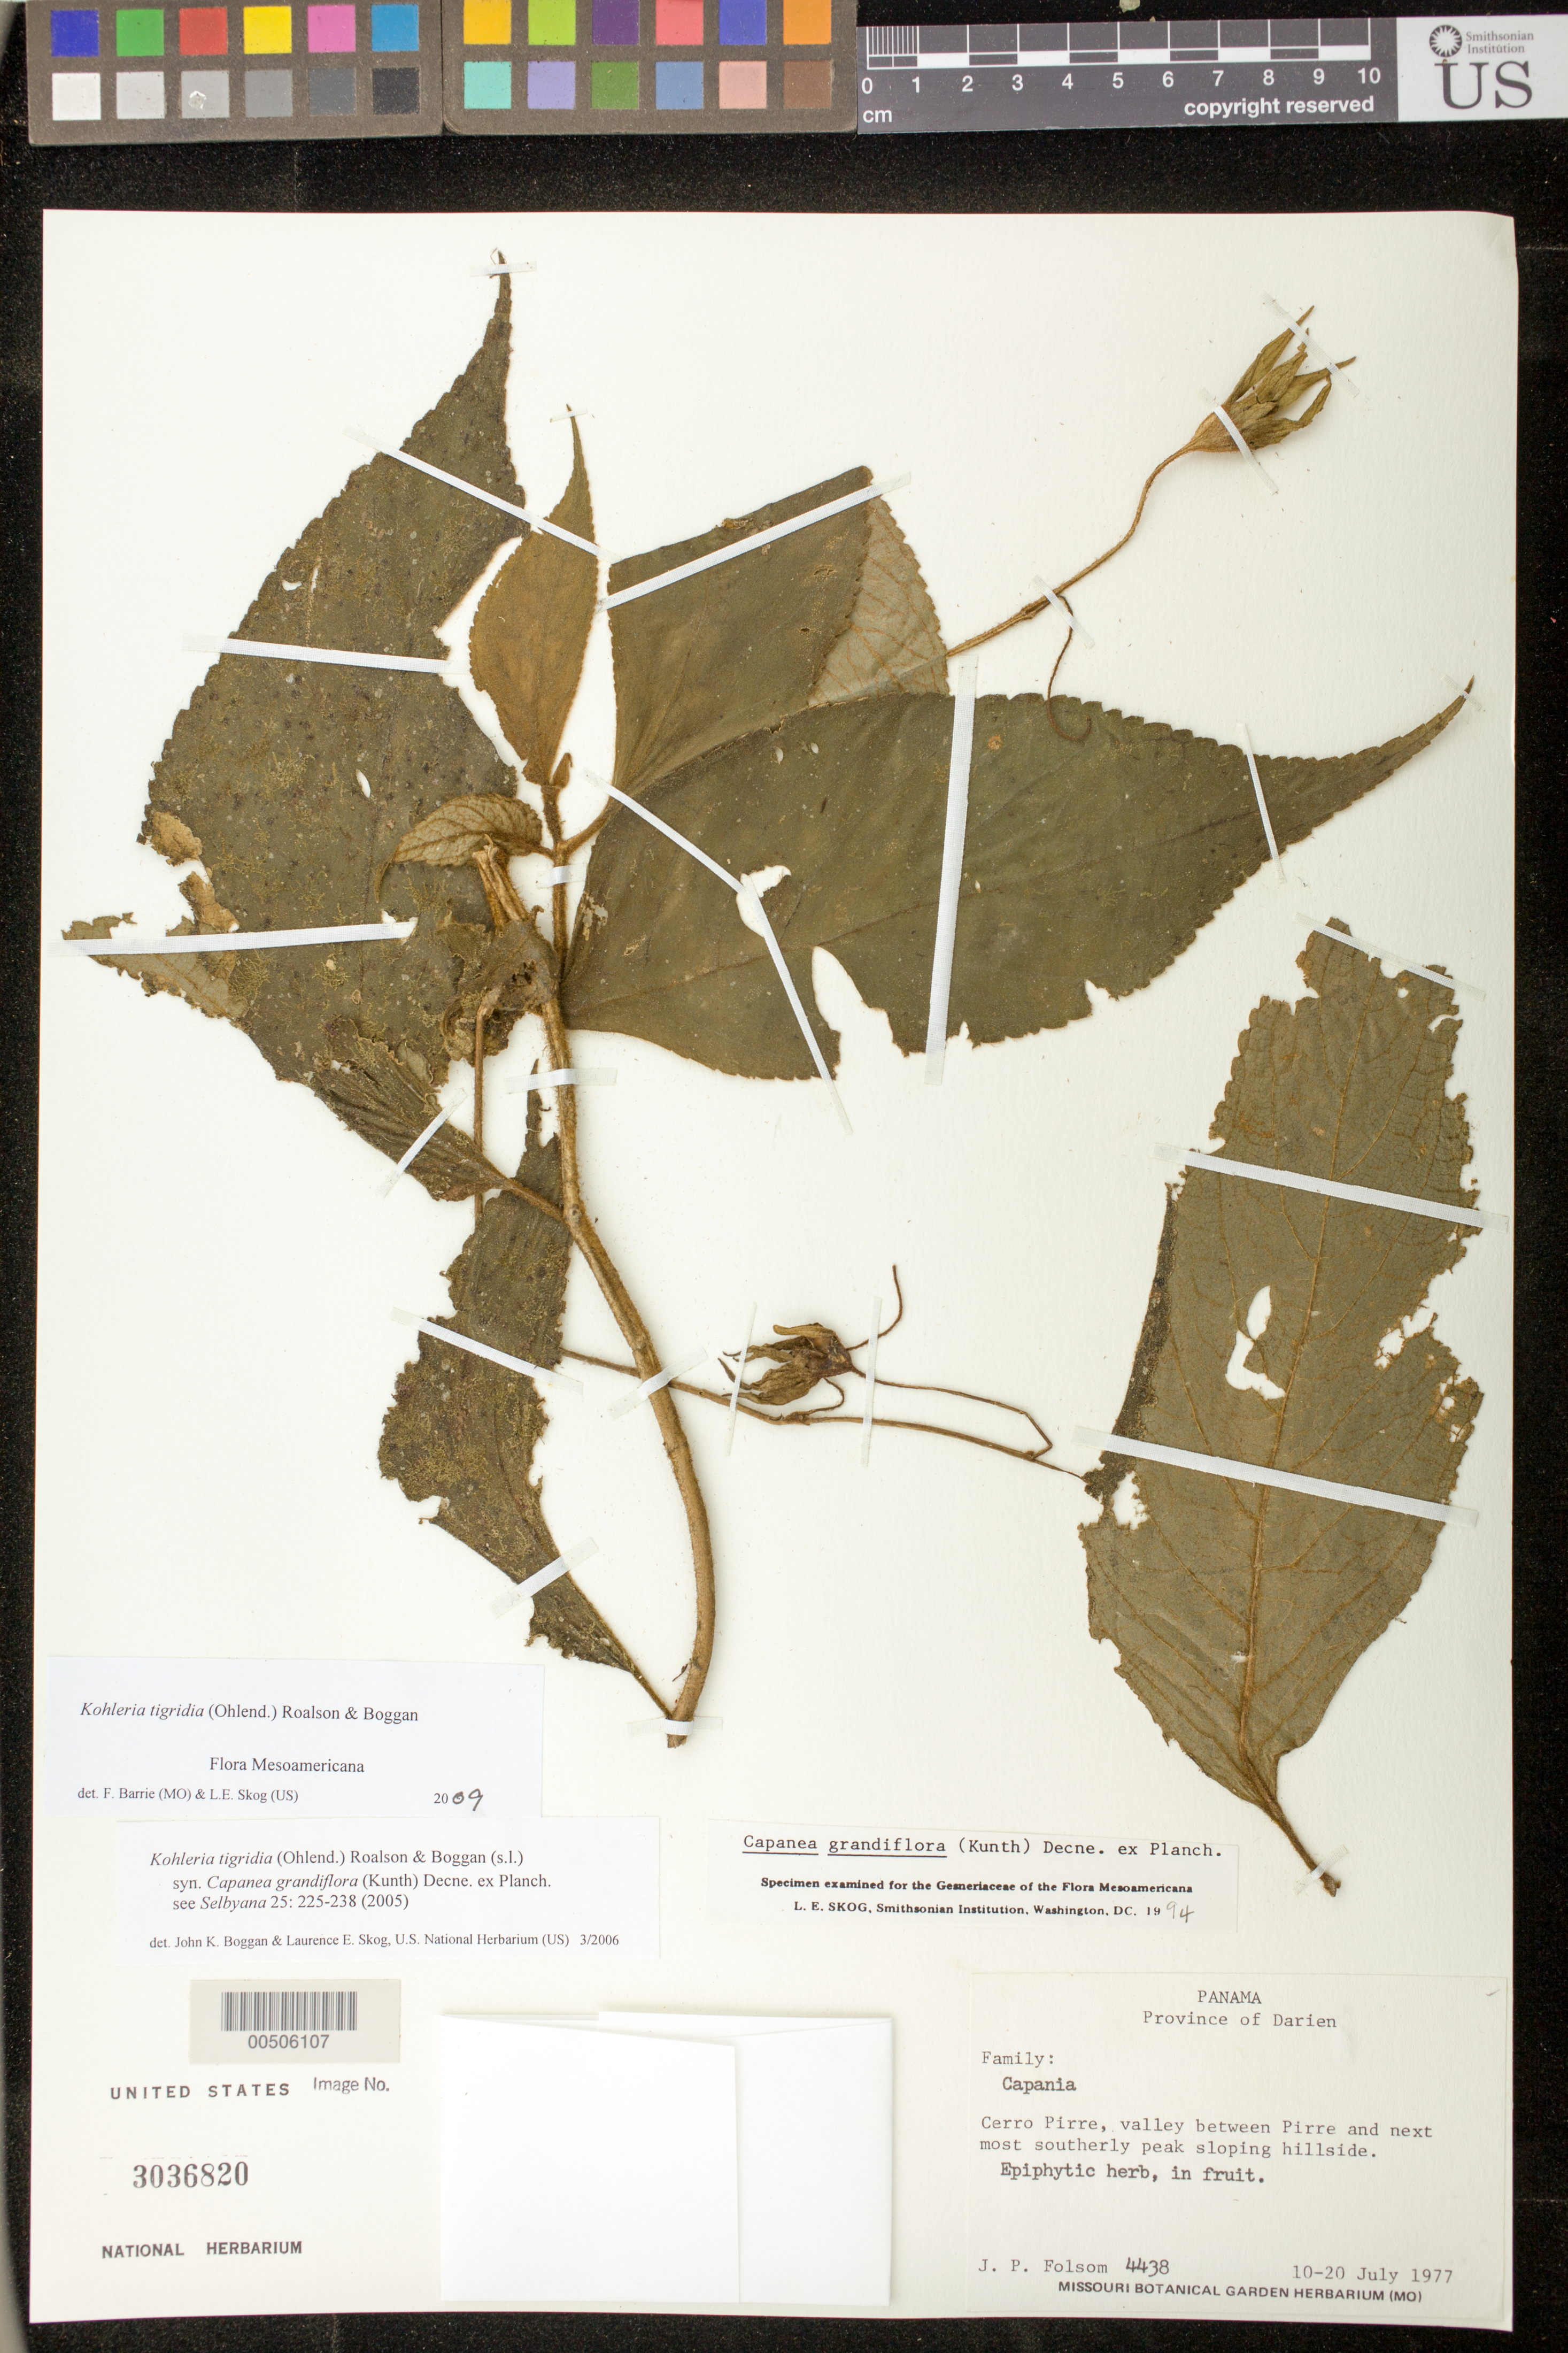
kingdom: Plantae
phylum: Tracheophyta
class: Magnoliopsida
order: Lamiales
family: Gesneriaceae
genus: Kohleria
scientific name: Kohleria tigridia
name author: (Ohlend.) Roalson & Boggan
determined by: Boggan, J. K.; Skog, L. E.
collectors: J. P. Folsom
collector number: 4438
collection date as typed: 10-20 Jul 1977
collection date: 1977-07-10/1977-07-20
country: Panama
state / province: Darién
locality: Cerro Pirre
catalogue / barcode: US 3036820